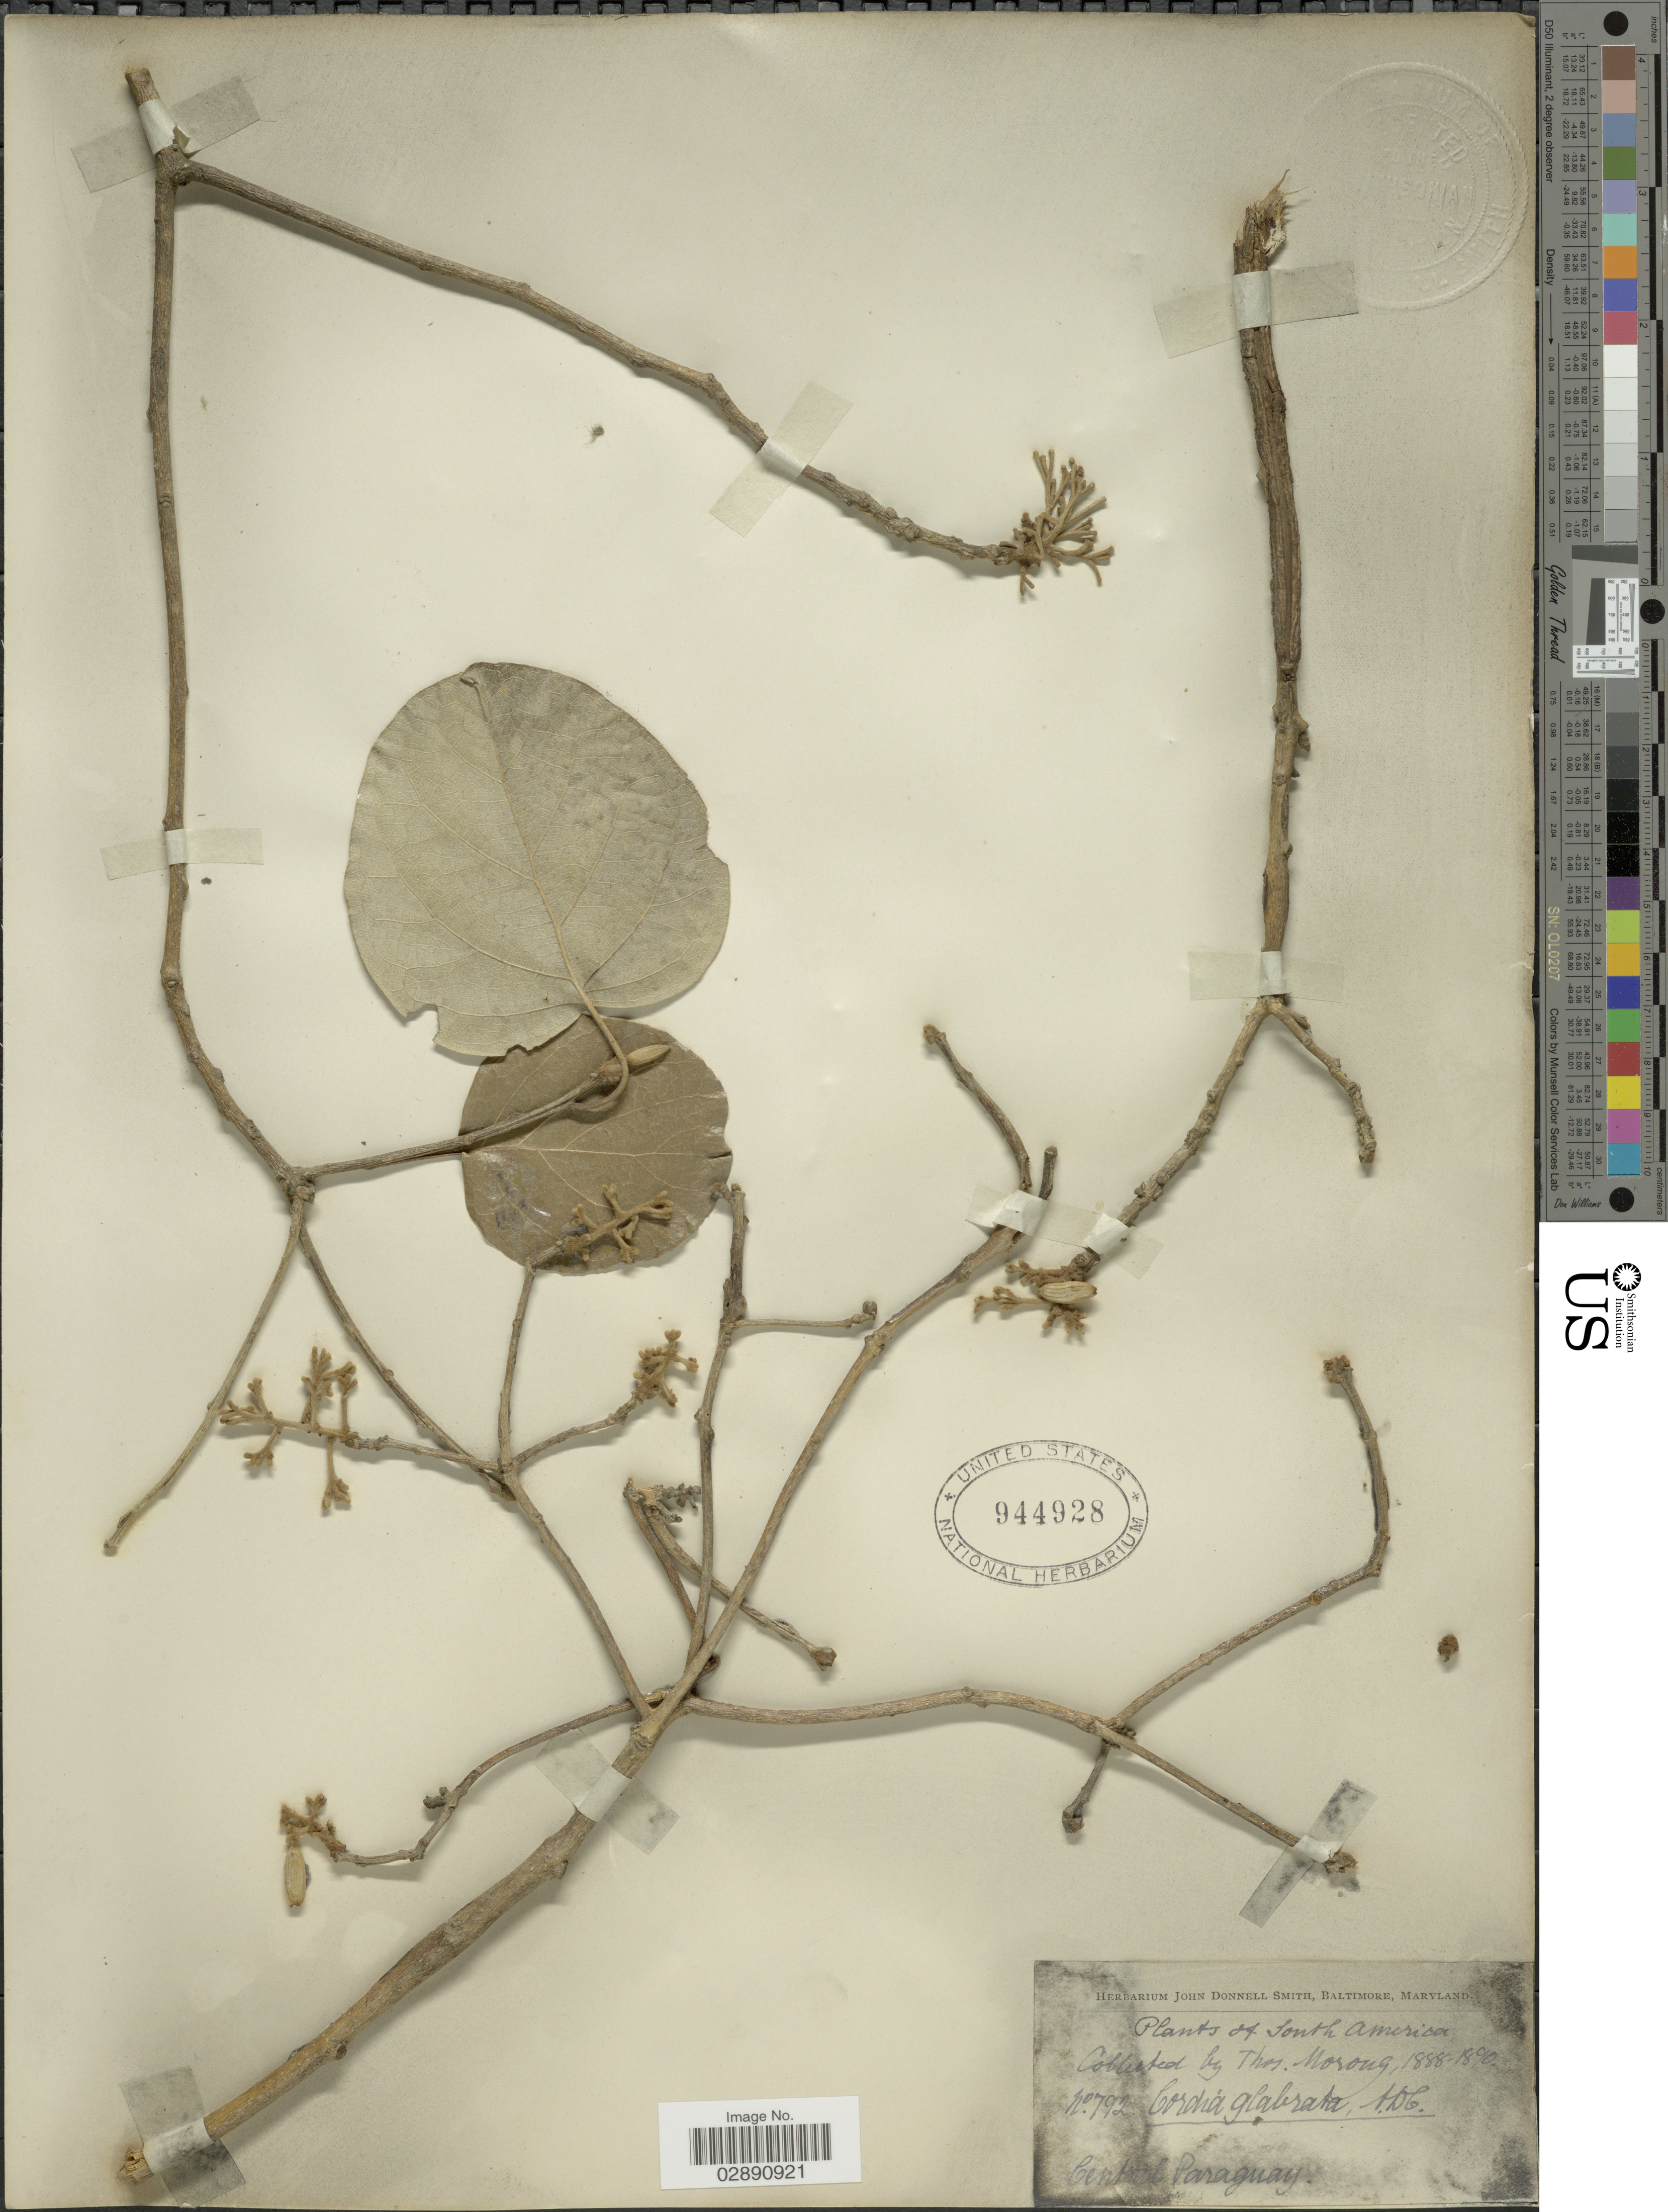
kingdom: Plantae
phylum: Tracheophyta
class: Magnoliopsida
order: Boraginales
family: Cordiaceae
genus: Cordia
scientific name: Cordia glabrata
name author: (Mart.) A. DC.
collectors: ex herb. T. Morong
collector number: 792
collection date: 1888/1890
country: Paraguay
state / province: Central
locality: Central Paraguay.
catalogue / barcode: US 944928